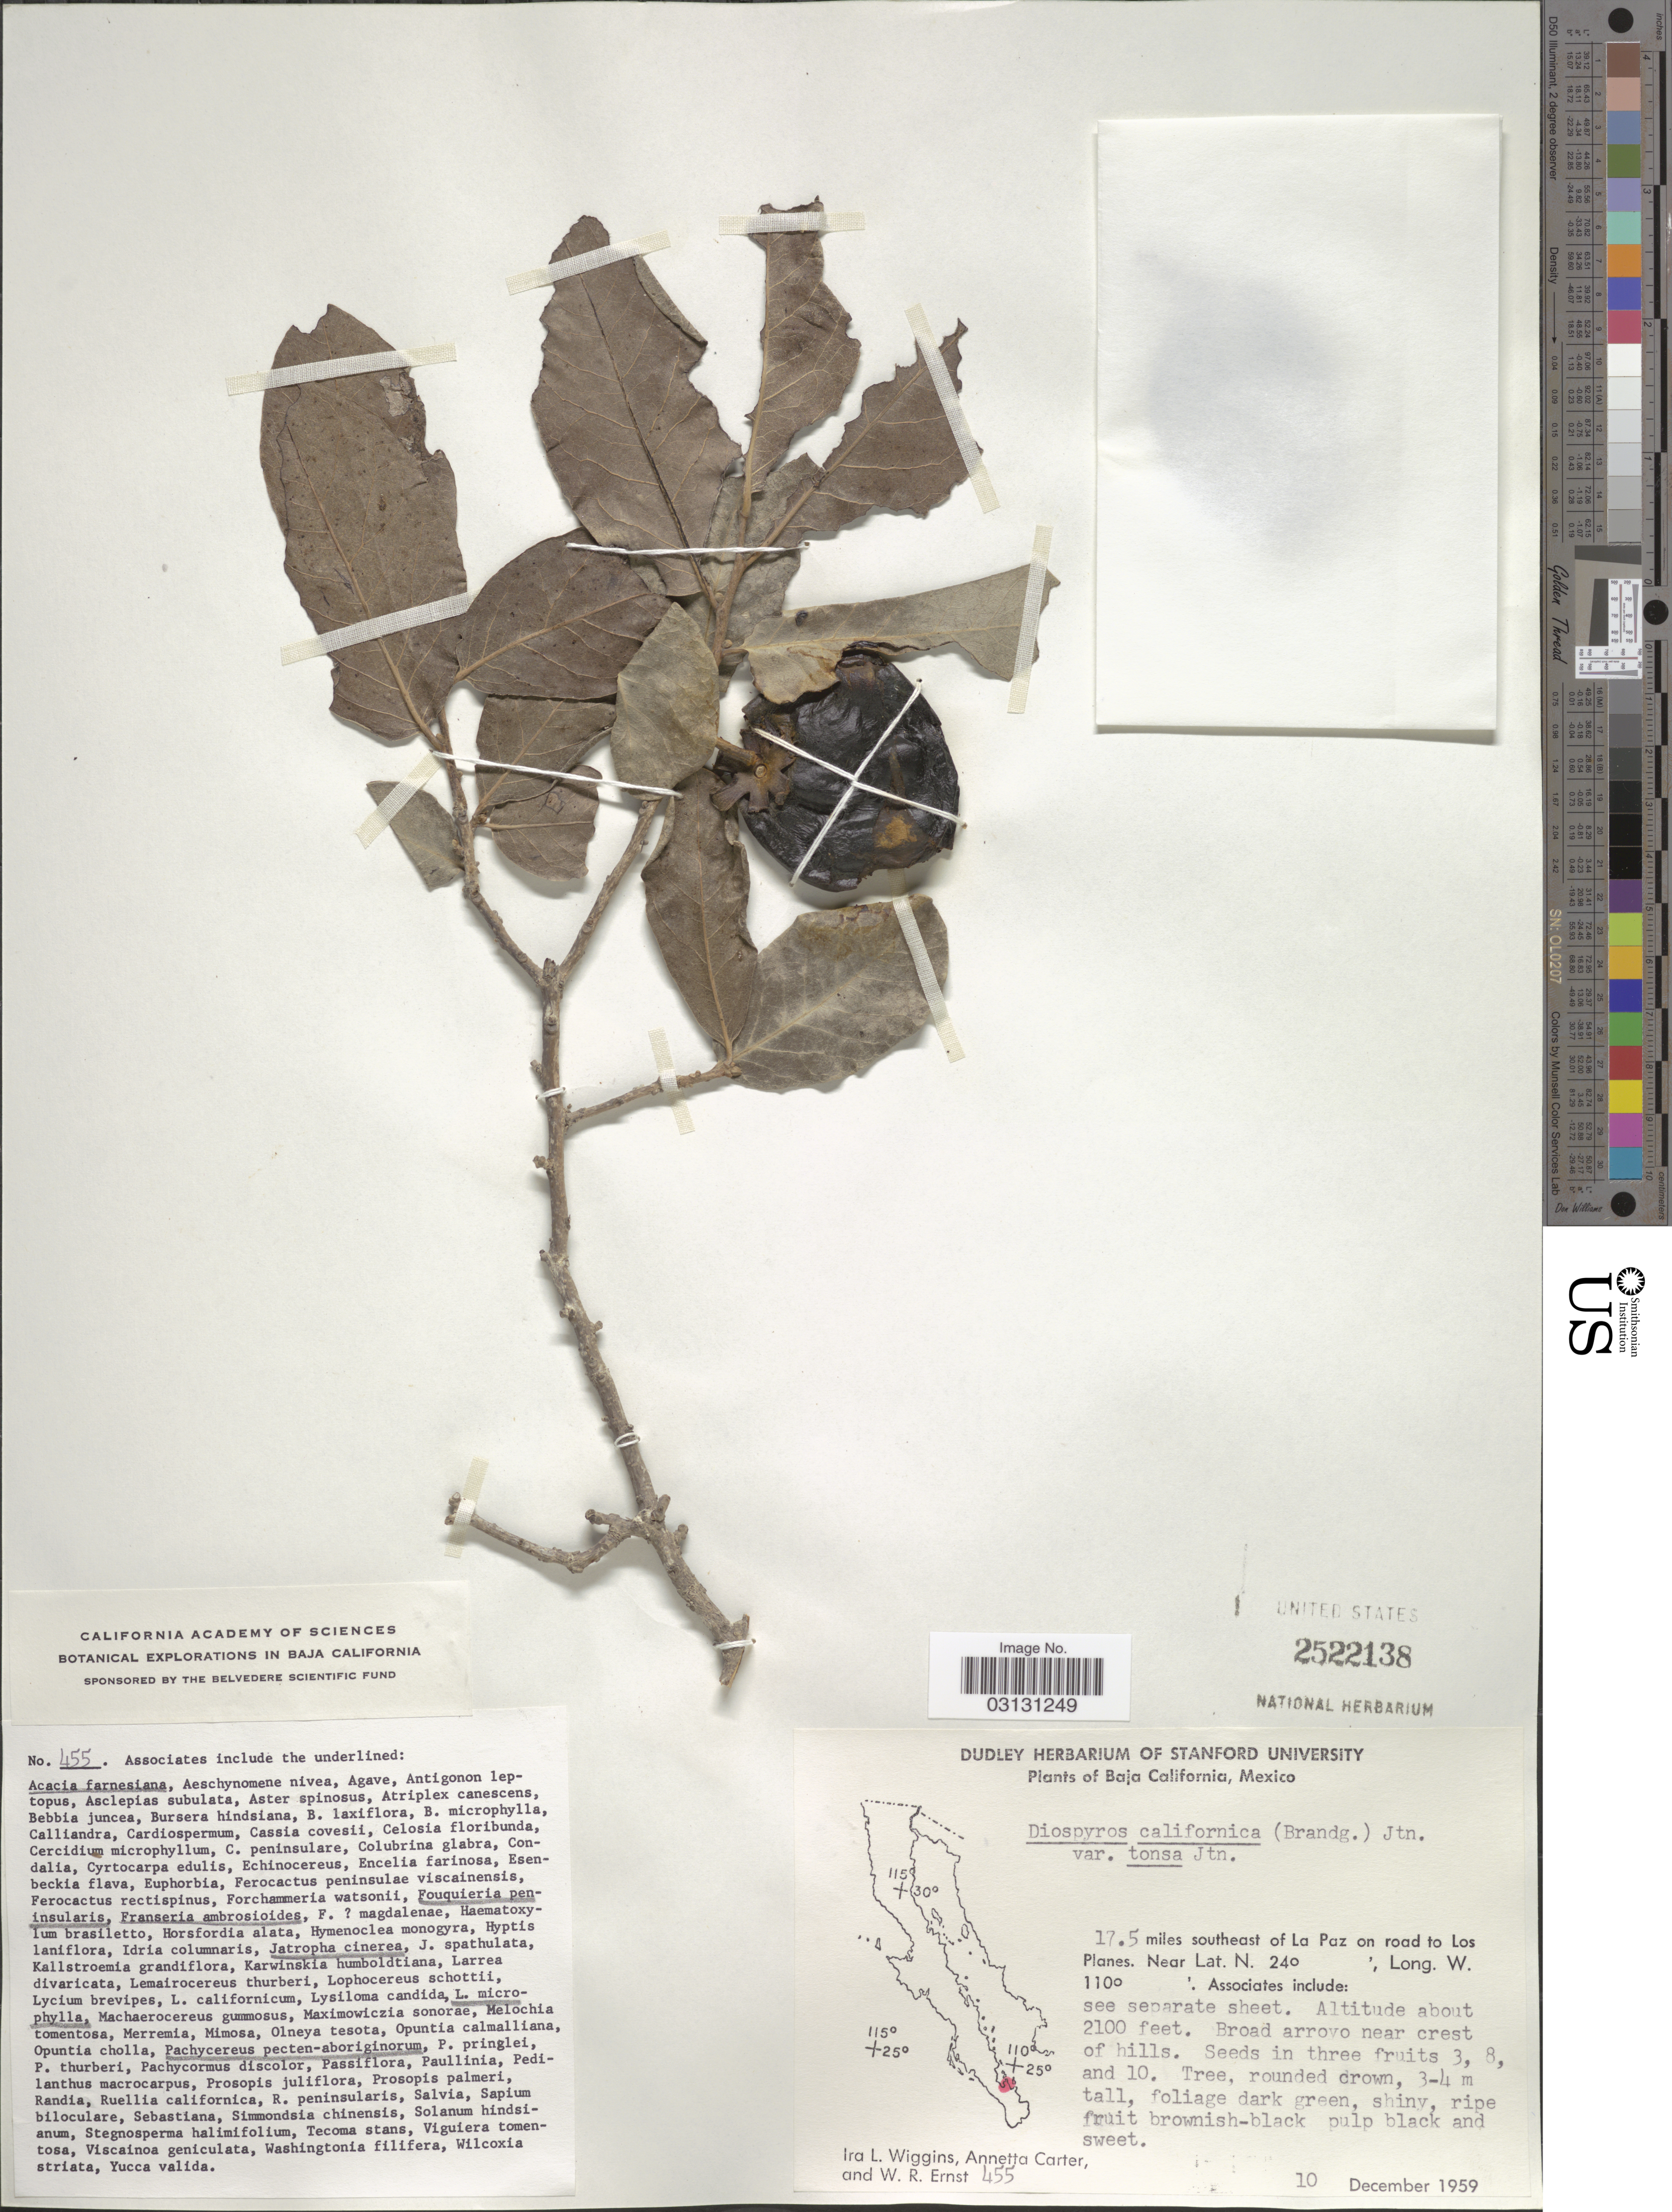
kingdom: Plantae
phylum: Tracheophyta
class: Magnoliopsida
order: Ericales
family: Ebenaceae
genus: Diospyros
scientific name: Diospyros californica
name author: (Brandegee) I.M. Johnst.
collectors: I. L. Wiggins, A. Carter & W. R. Ernst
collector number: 455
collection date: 1959-12-10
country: Mexico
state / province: Baja California Sur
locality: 17.5 miles southeast of La Paz on road to Los Planes.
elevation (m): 640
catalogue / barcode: US 2522138